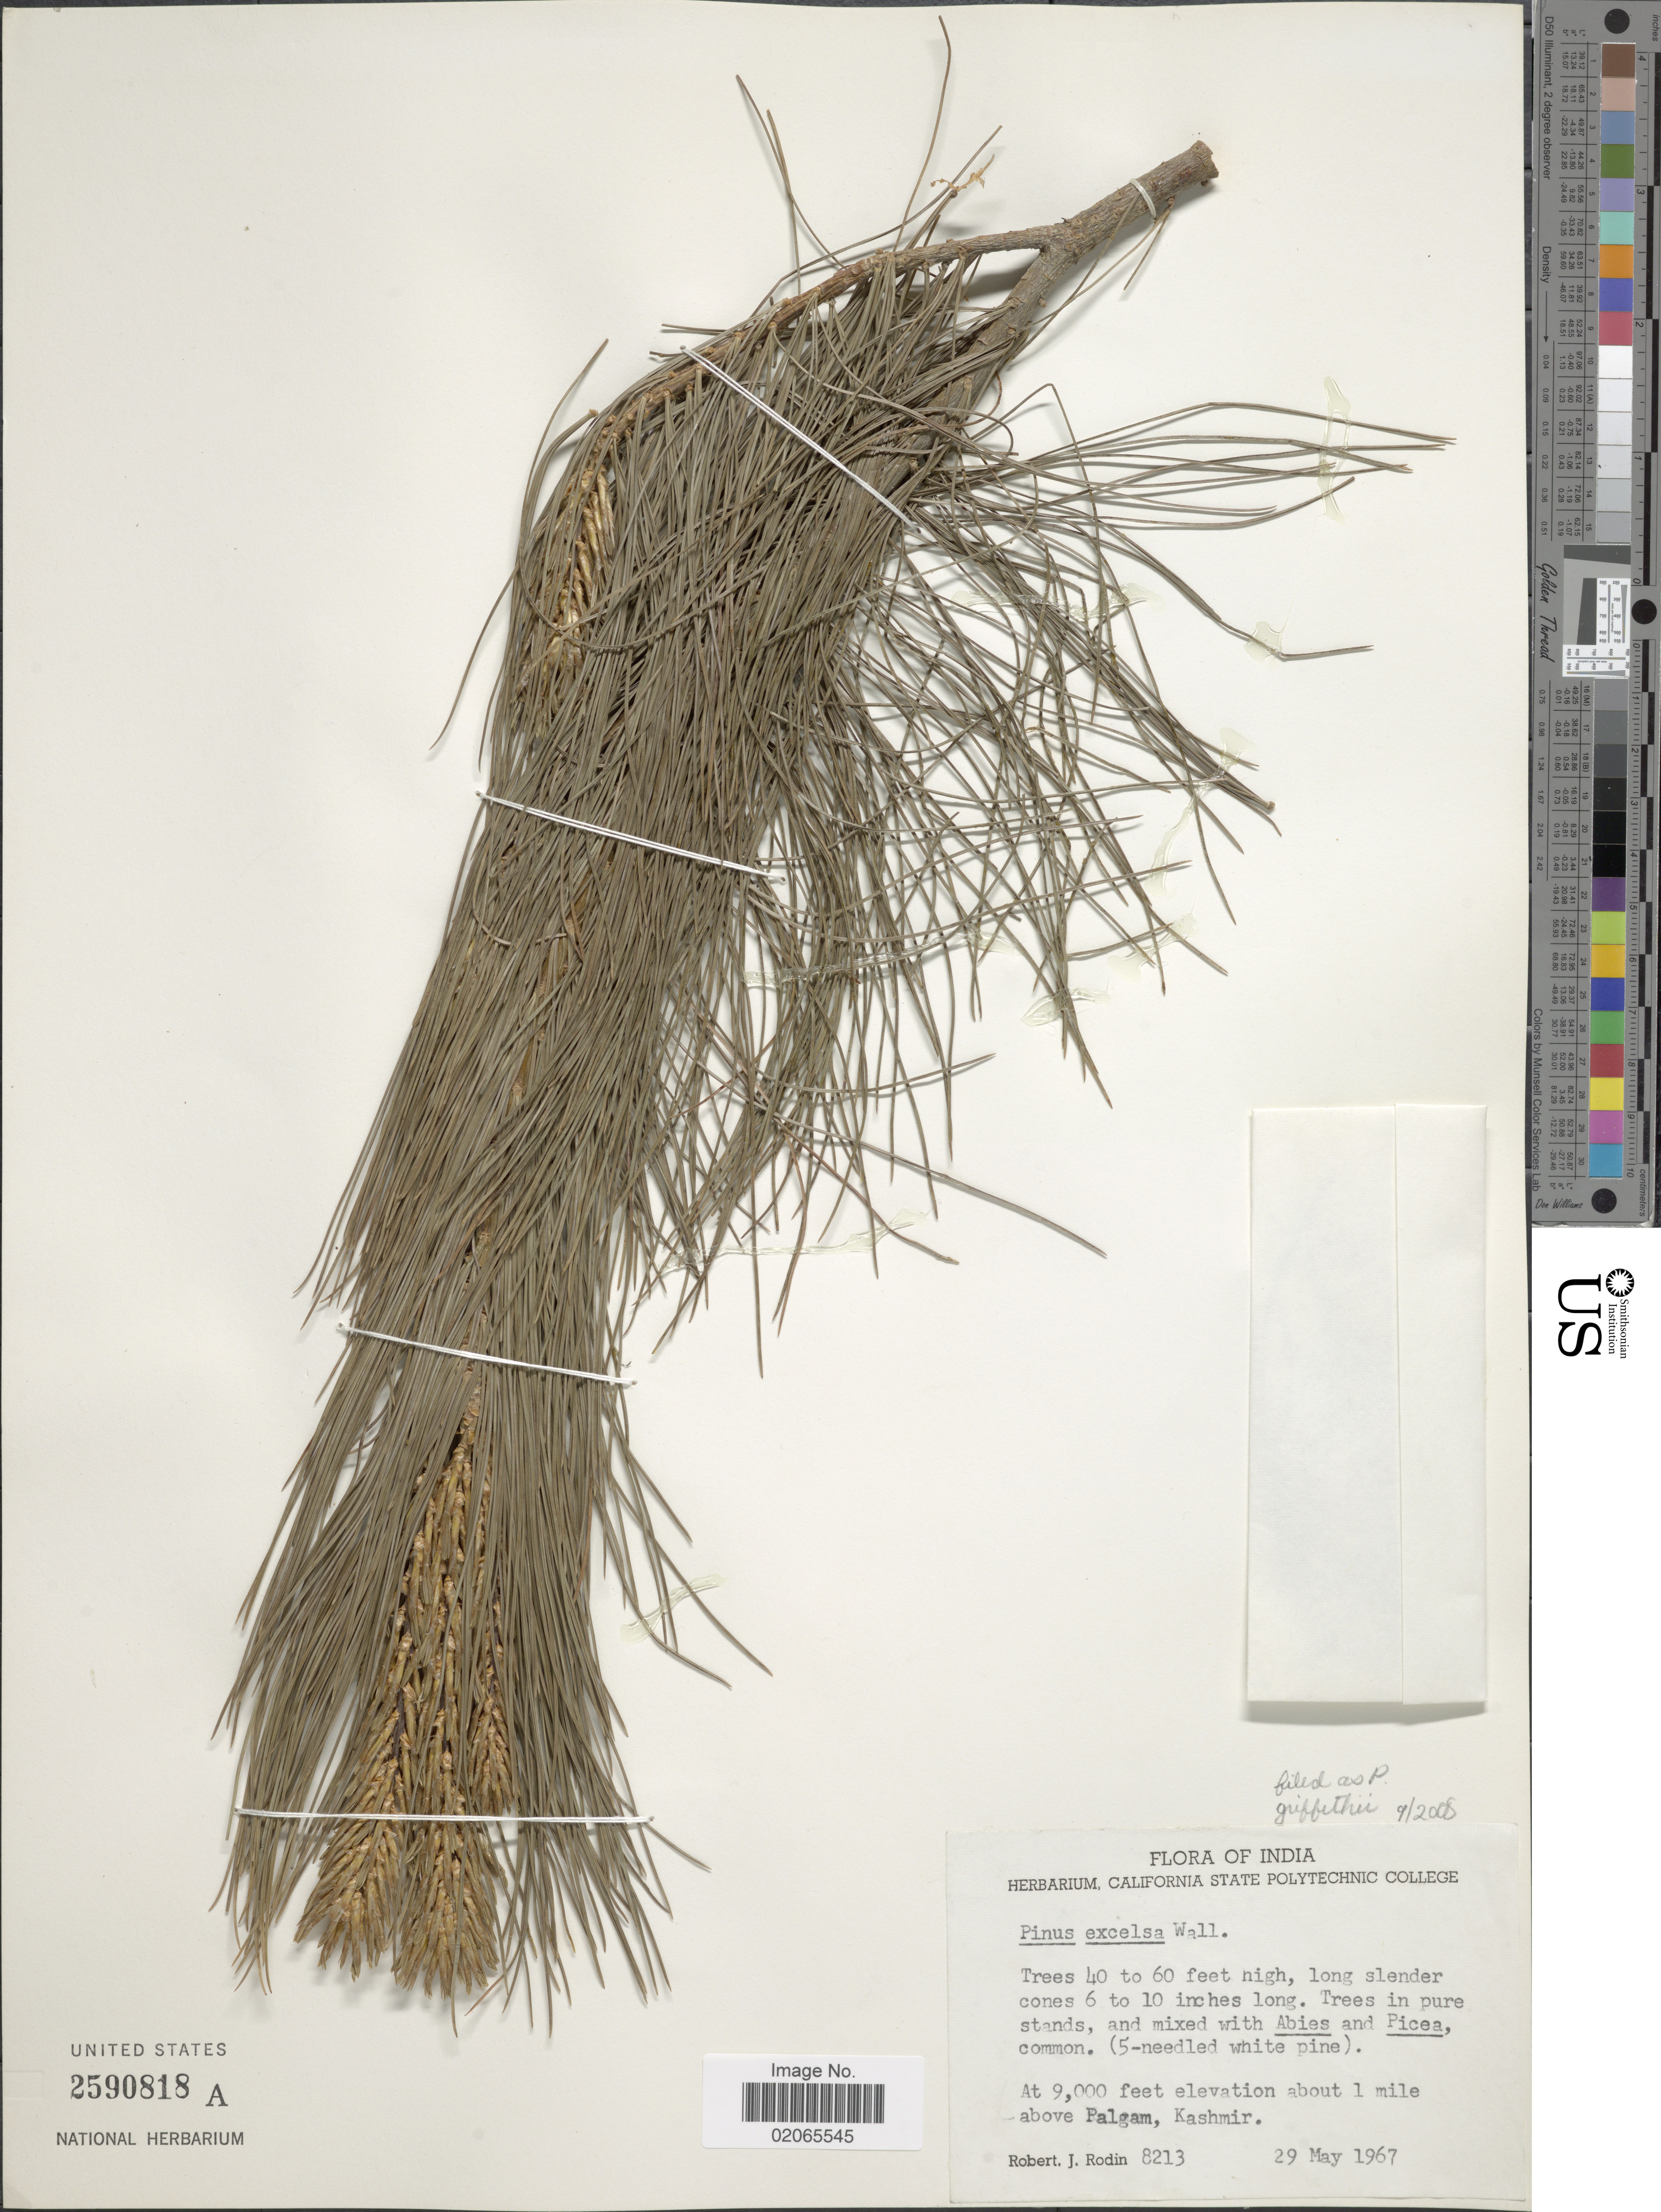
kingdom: Plantae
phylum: Tracheophyta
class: Pinopsida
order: Pinales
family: Pinaceae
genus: Pinus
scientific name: Pinus griffithii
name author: McClell.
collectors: R. J. Rodin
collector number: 8213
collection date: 1967-05-29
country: India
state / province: Jammu and Kashmir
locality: About 1 mile above Palgam, Kashmir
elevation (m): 2743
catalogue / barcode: US 2590818A